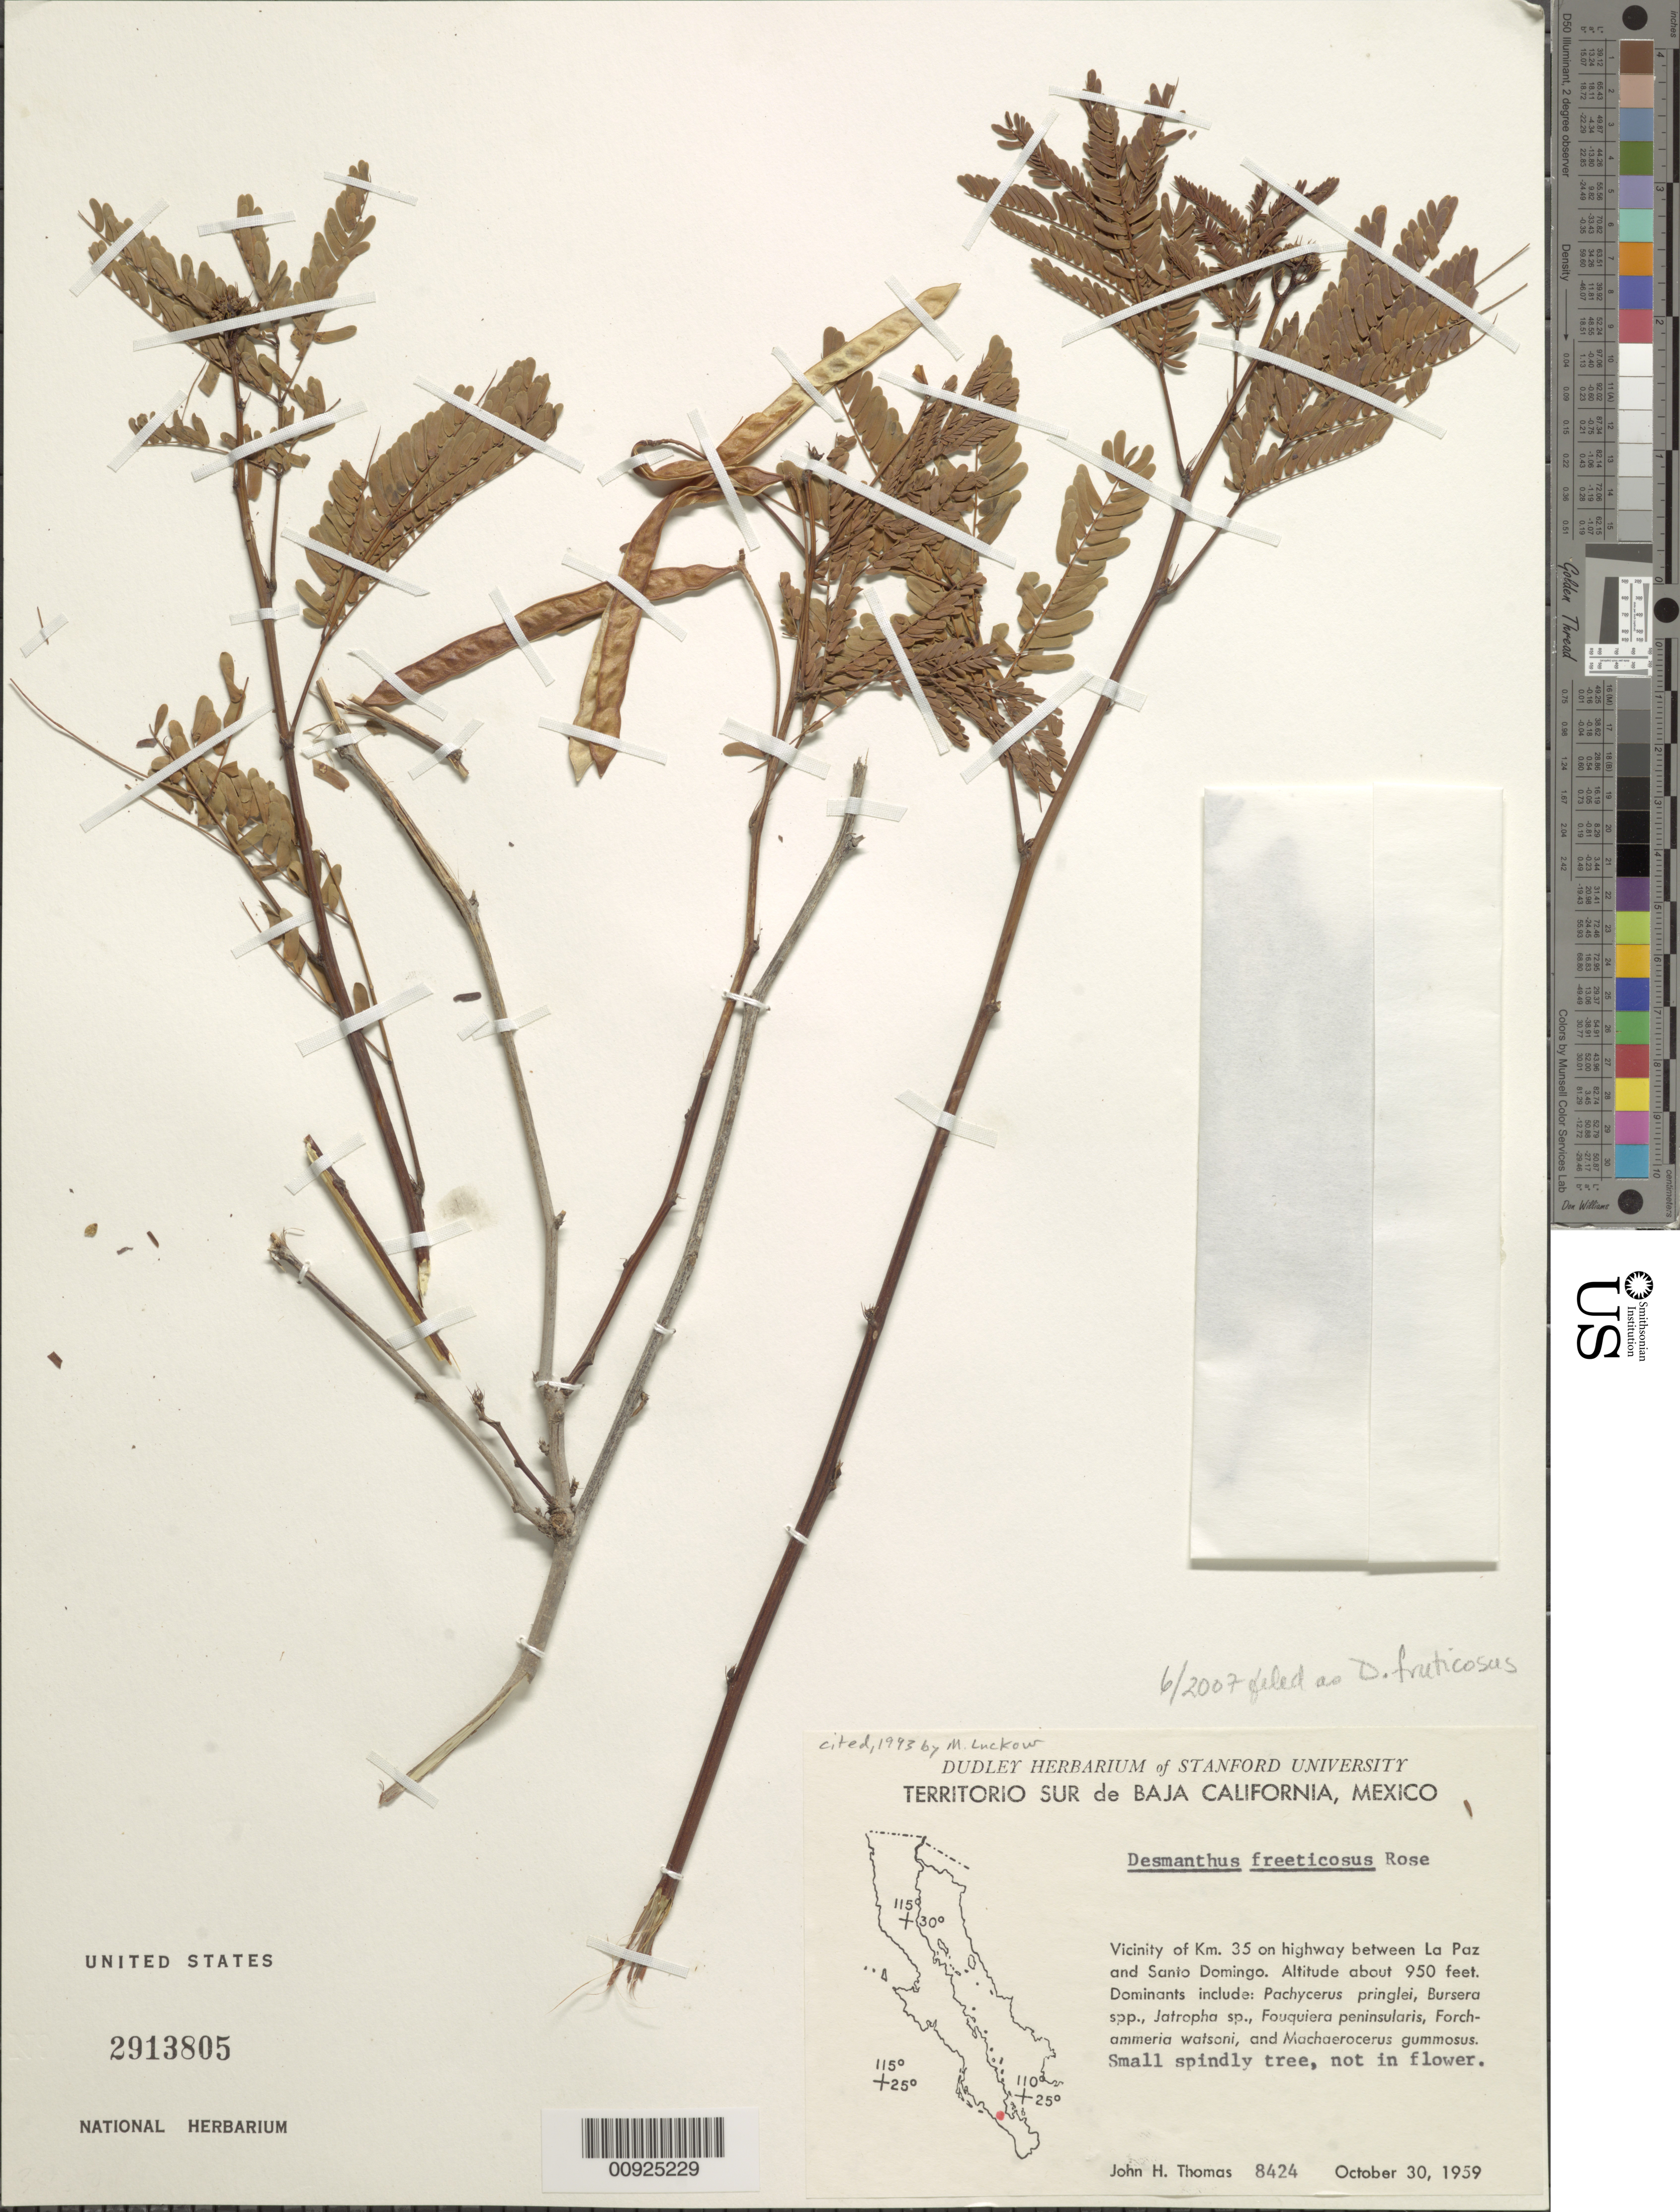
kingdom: Plantae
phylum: Tracheophyta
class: Magnoliopsida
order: Fabales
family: Fabaceae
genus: Desmanthus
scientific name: Desmanthus fruticosus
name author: Rose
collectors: J. H. Thomas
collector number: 8424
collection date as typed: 30 Oct 1959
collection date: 1959-10-30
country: Mexico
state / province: Baja California Sur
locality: Vicinity of Km. 35 highway between La Paz and Santo Domingo. Territorio Sur de Baja California.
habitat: Dominants include: Pachycerus pringlei, Bursera spp., Jatropha sp., Fouquiera peninsularis, Forchammeria watsoni, and Machaerocerus gummosus.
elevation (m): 290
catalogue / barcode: US 2913805